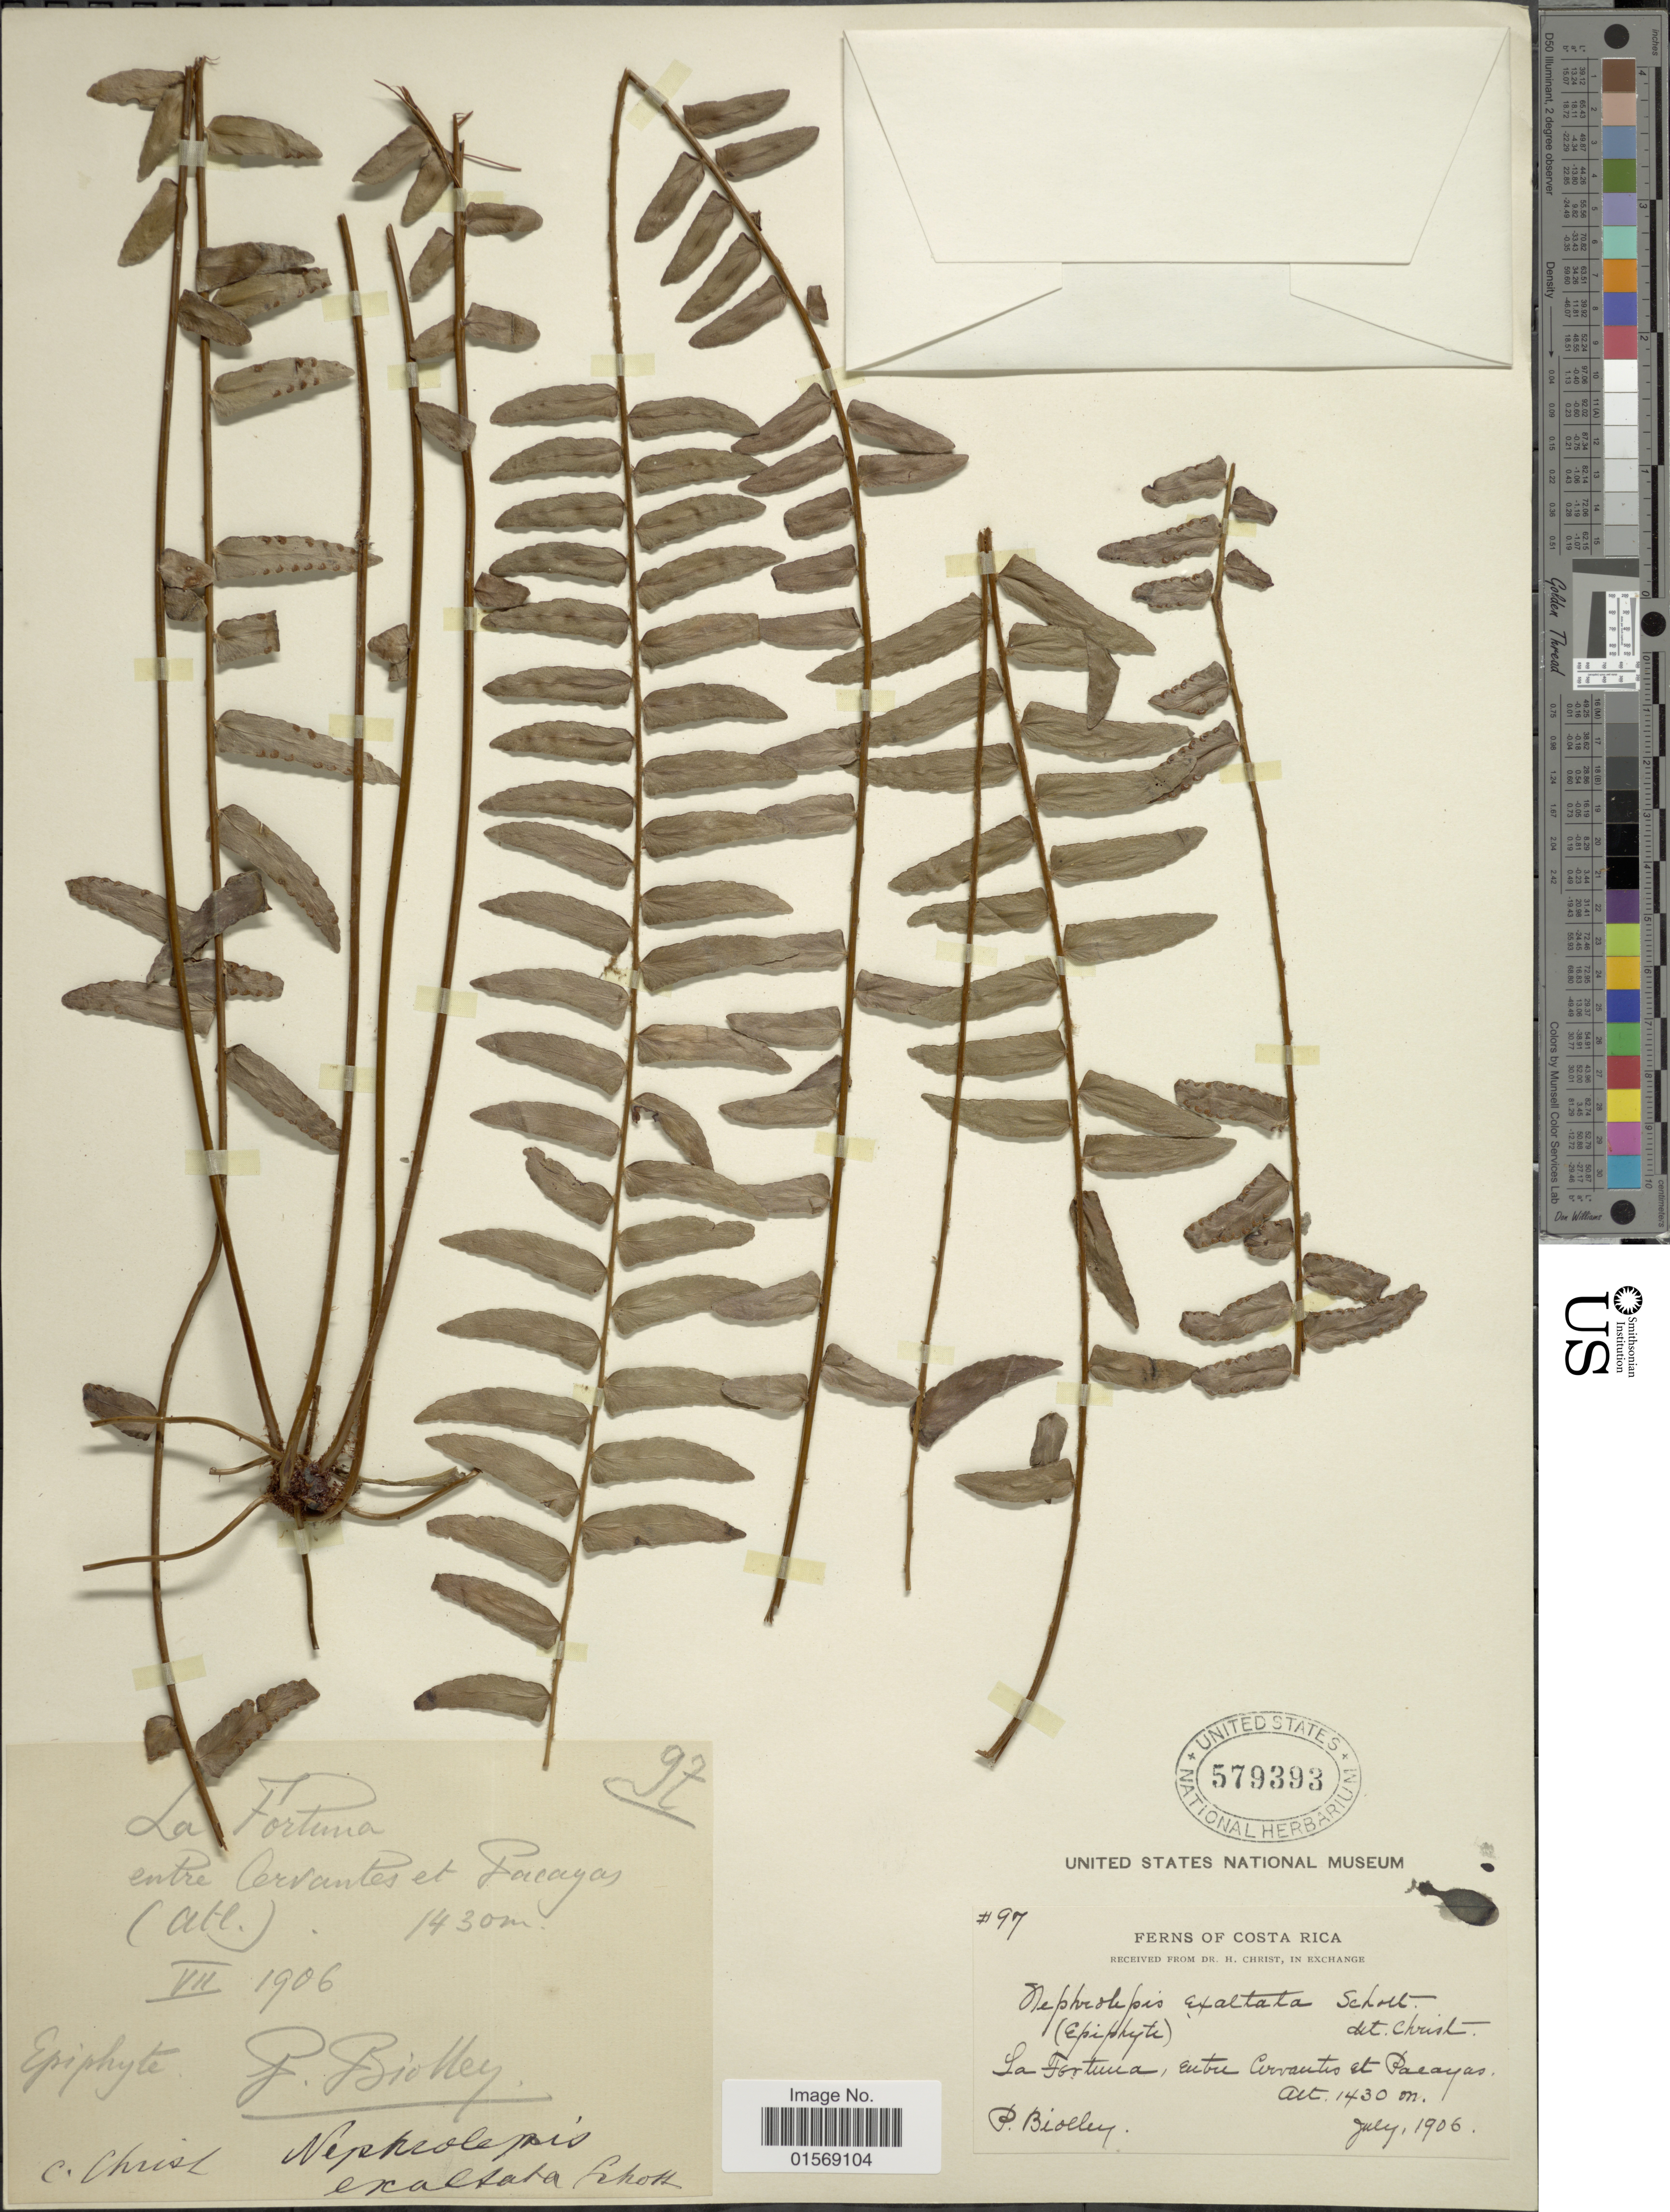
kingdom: Plantae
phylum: Tracheophyta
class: Polypodiopsida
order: Polypodiales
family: Nephrolepidaceae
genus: Nephrolepis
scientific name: Nephrolepis pendula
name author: (Raddi) J. Sm.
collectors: P. Biolley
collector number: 97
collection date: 1906-07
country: Costa Rica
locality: La Fortuna, entre Cervantes et Pacayas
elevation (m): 1430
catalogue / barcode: US 579393